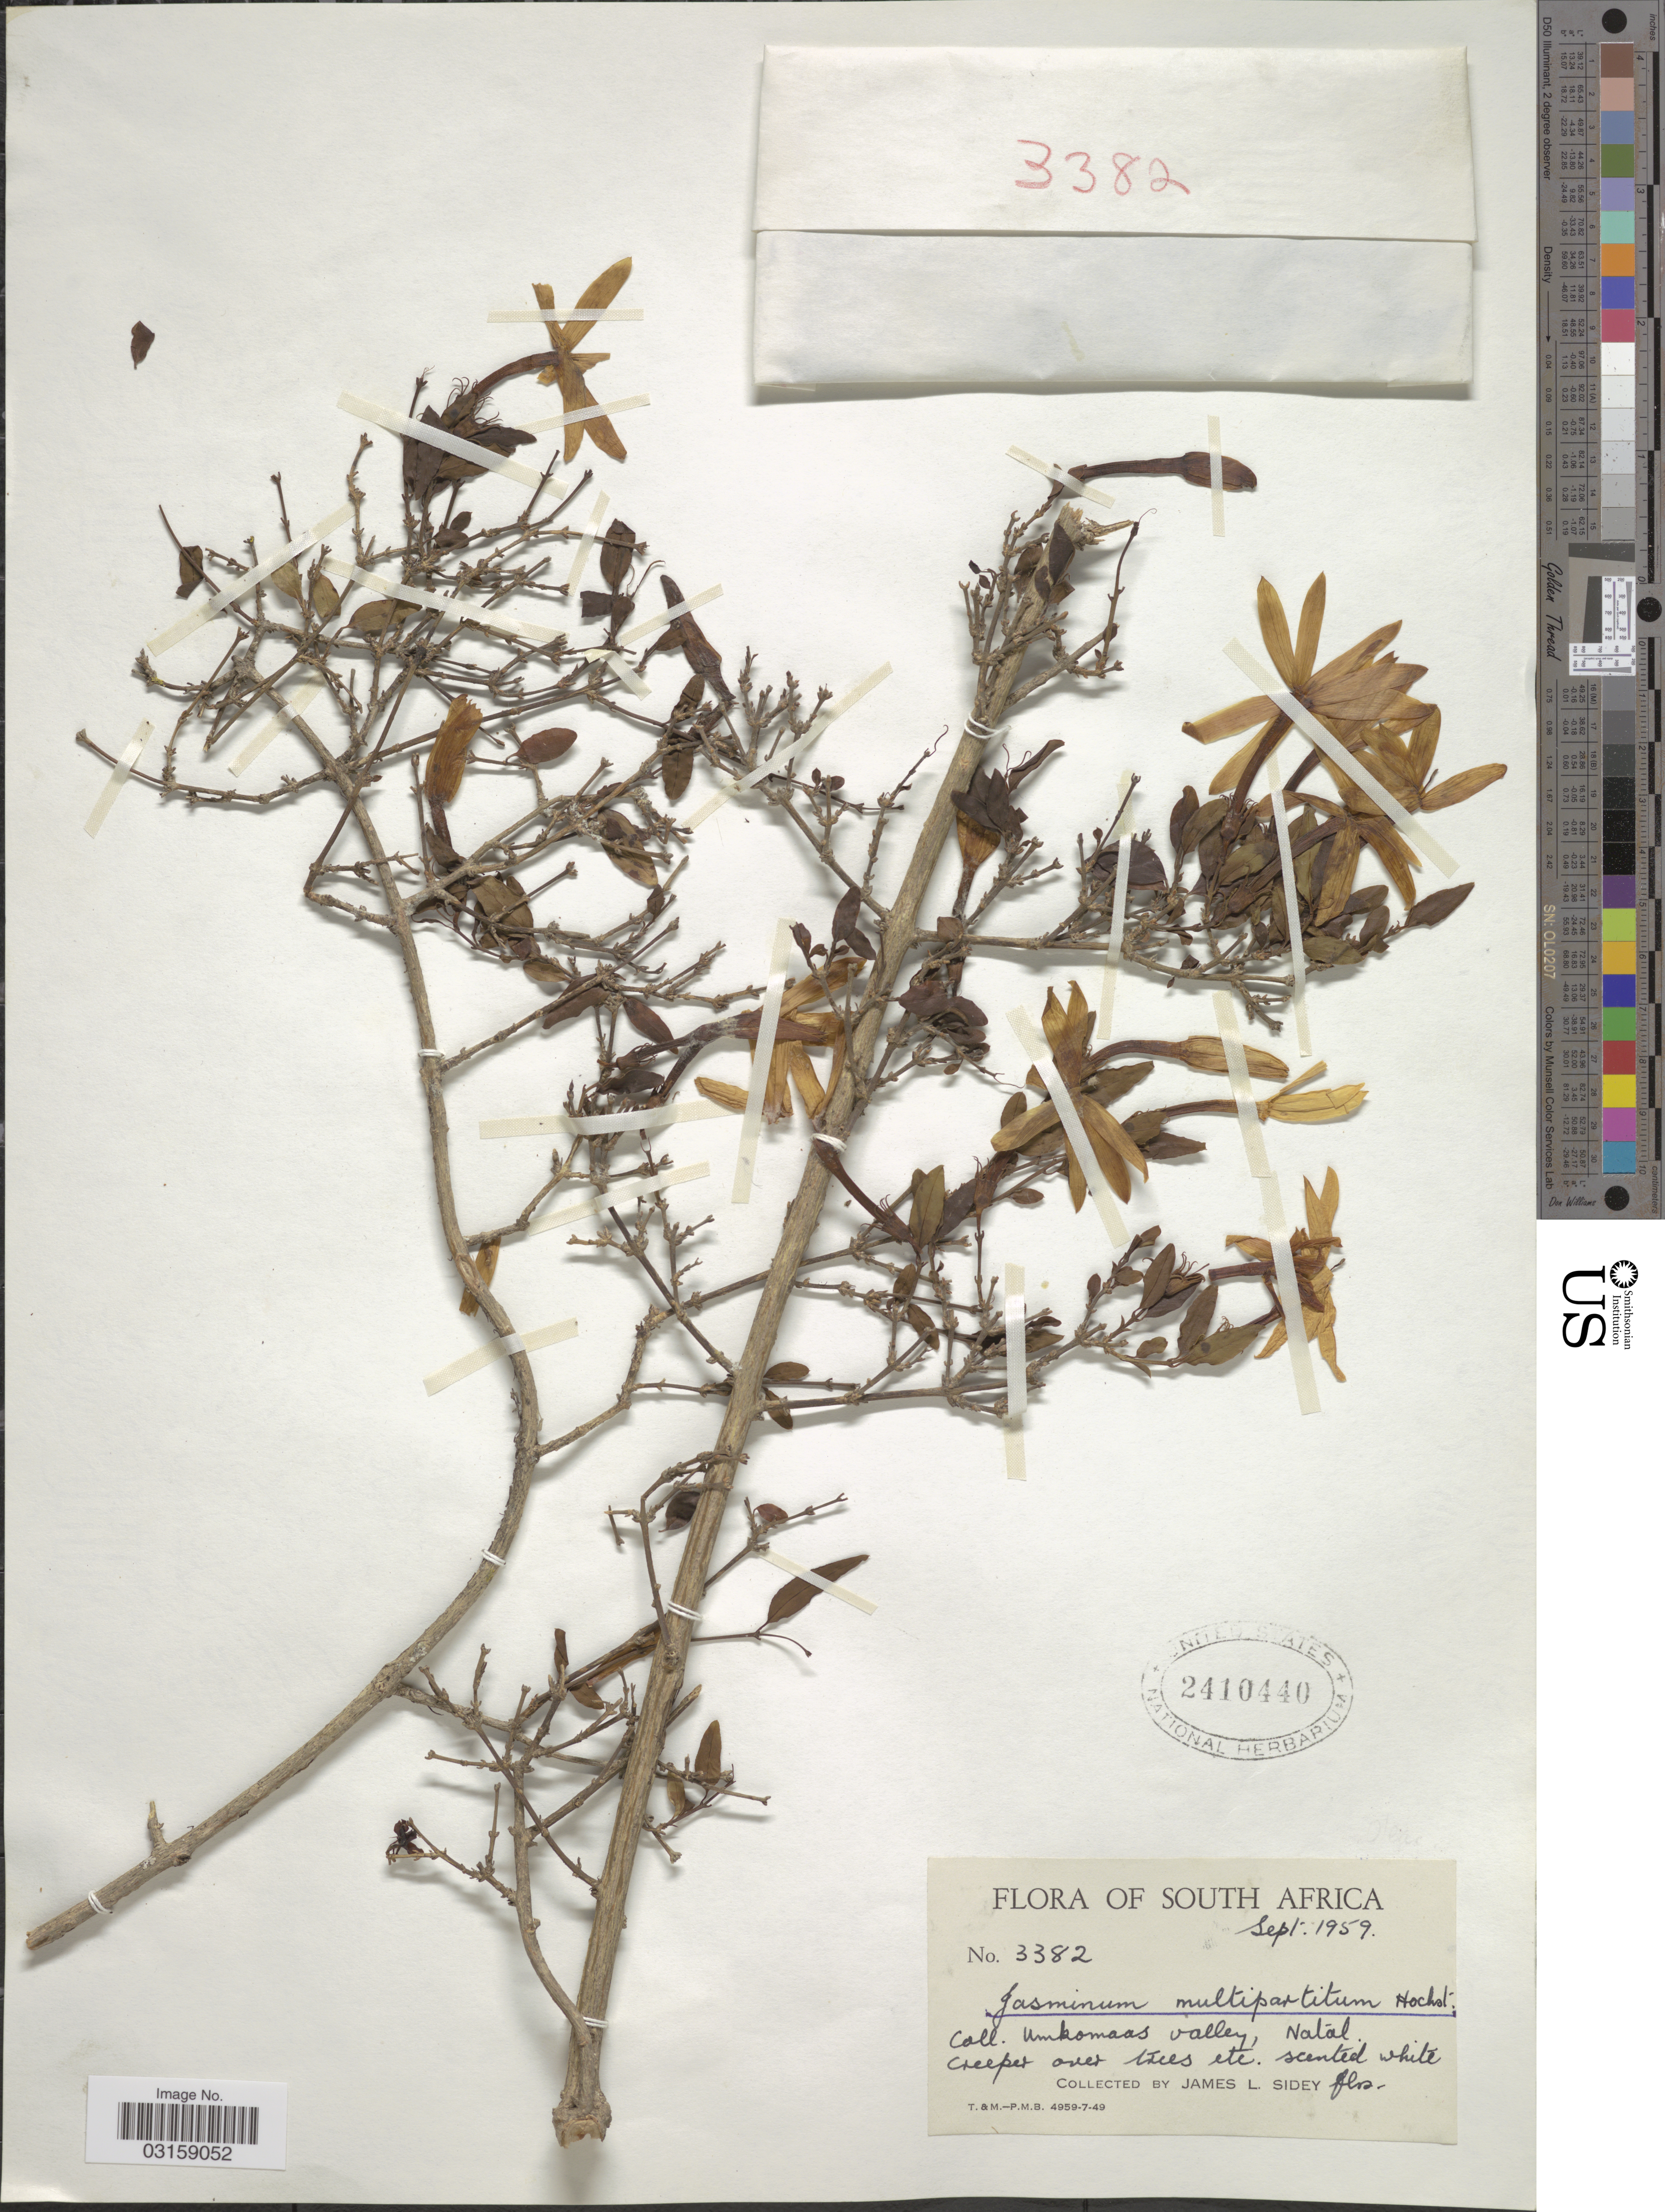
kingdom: Plantae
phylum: Tracheophyta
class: Magnoliopsida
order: Lamiales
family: Oleaceae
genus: Jasminum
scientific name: Jasminum multipartitum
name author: Hochst.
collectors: J. L. Sidey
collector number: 3382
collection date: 1959-09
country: South Africa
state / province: KwaZulu-Natal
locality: Umkomaas valley, Natal.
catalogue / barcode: US 2410440